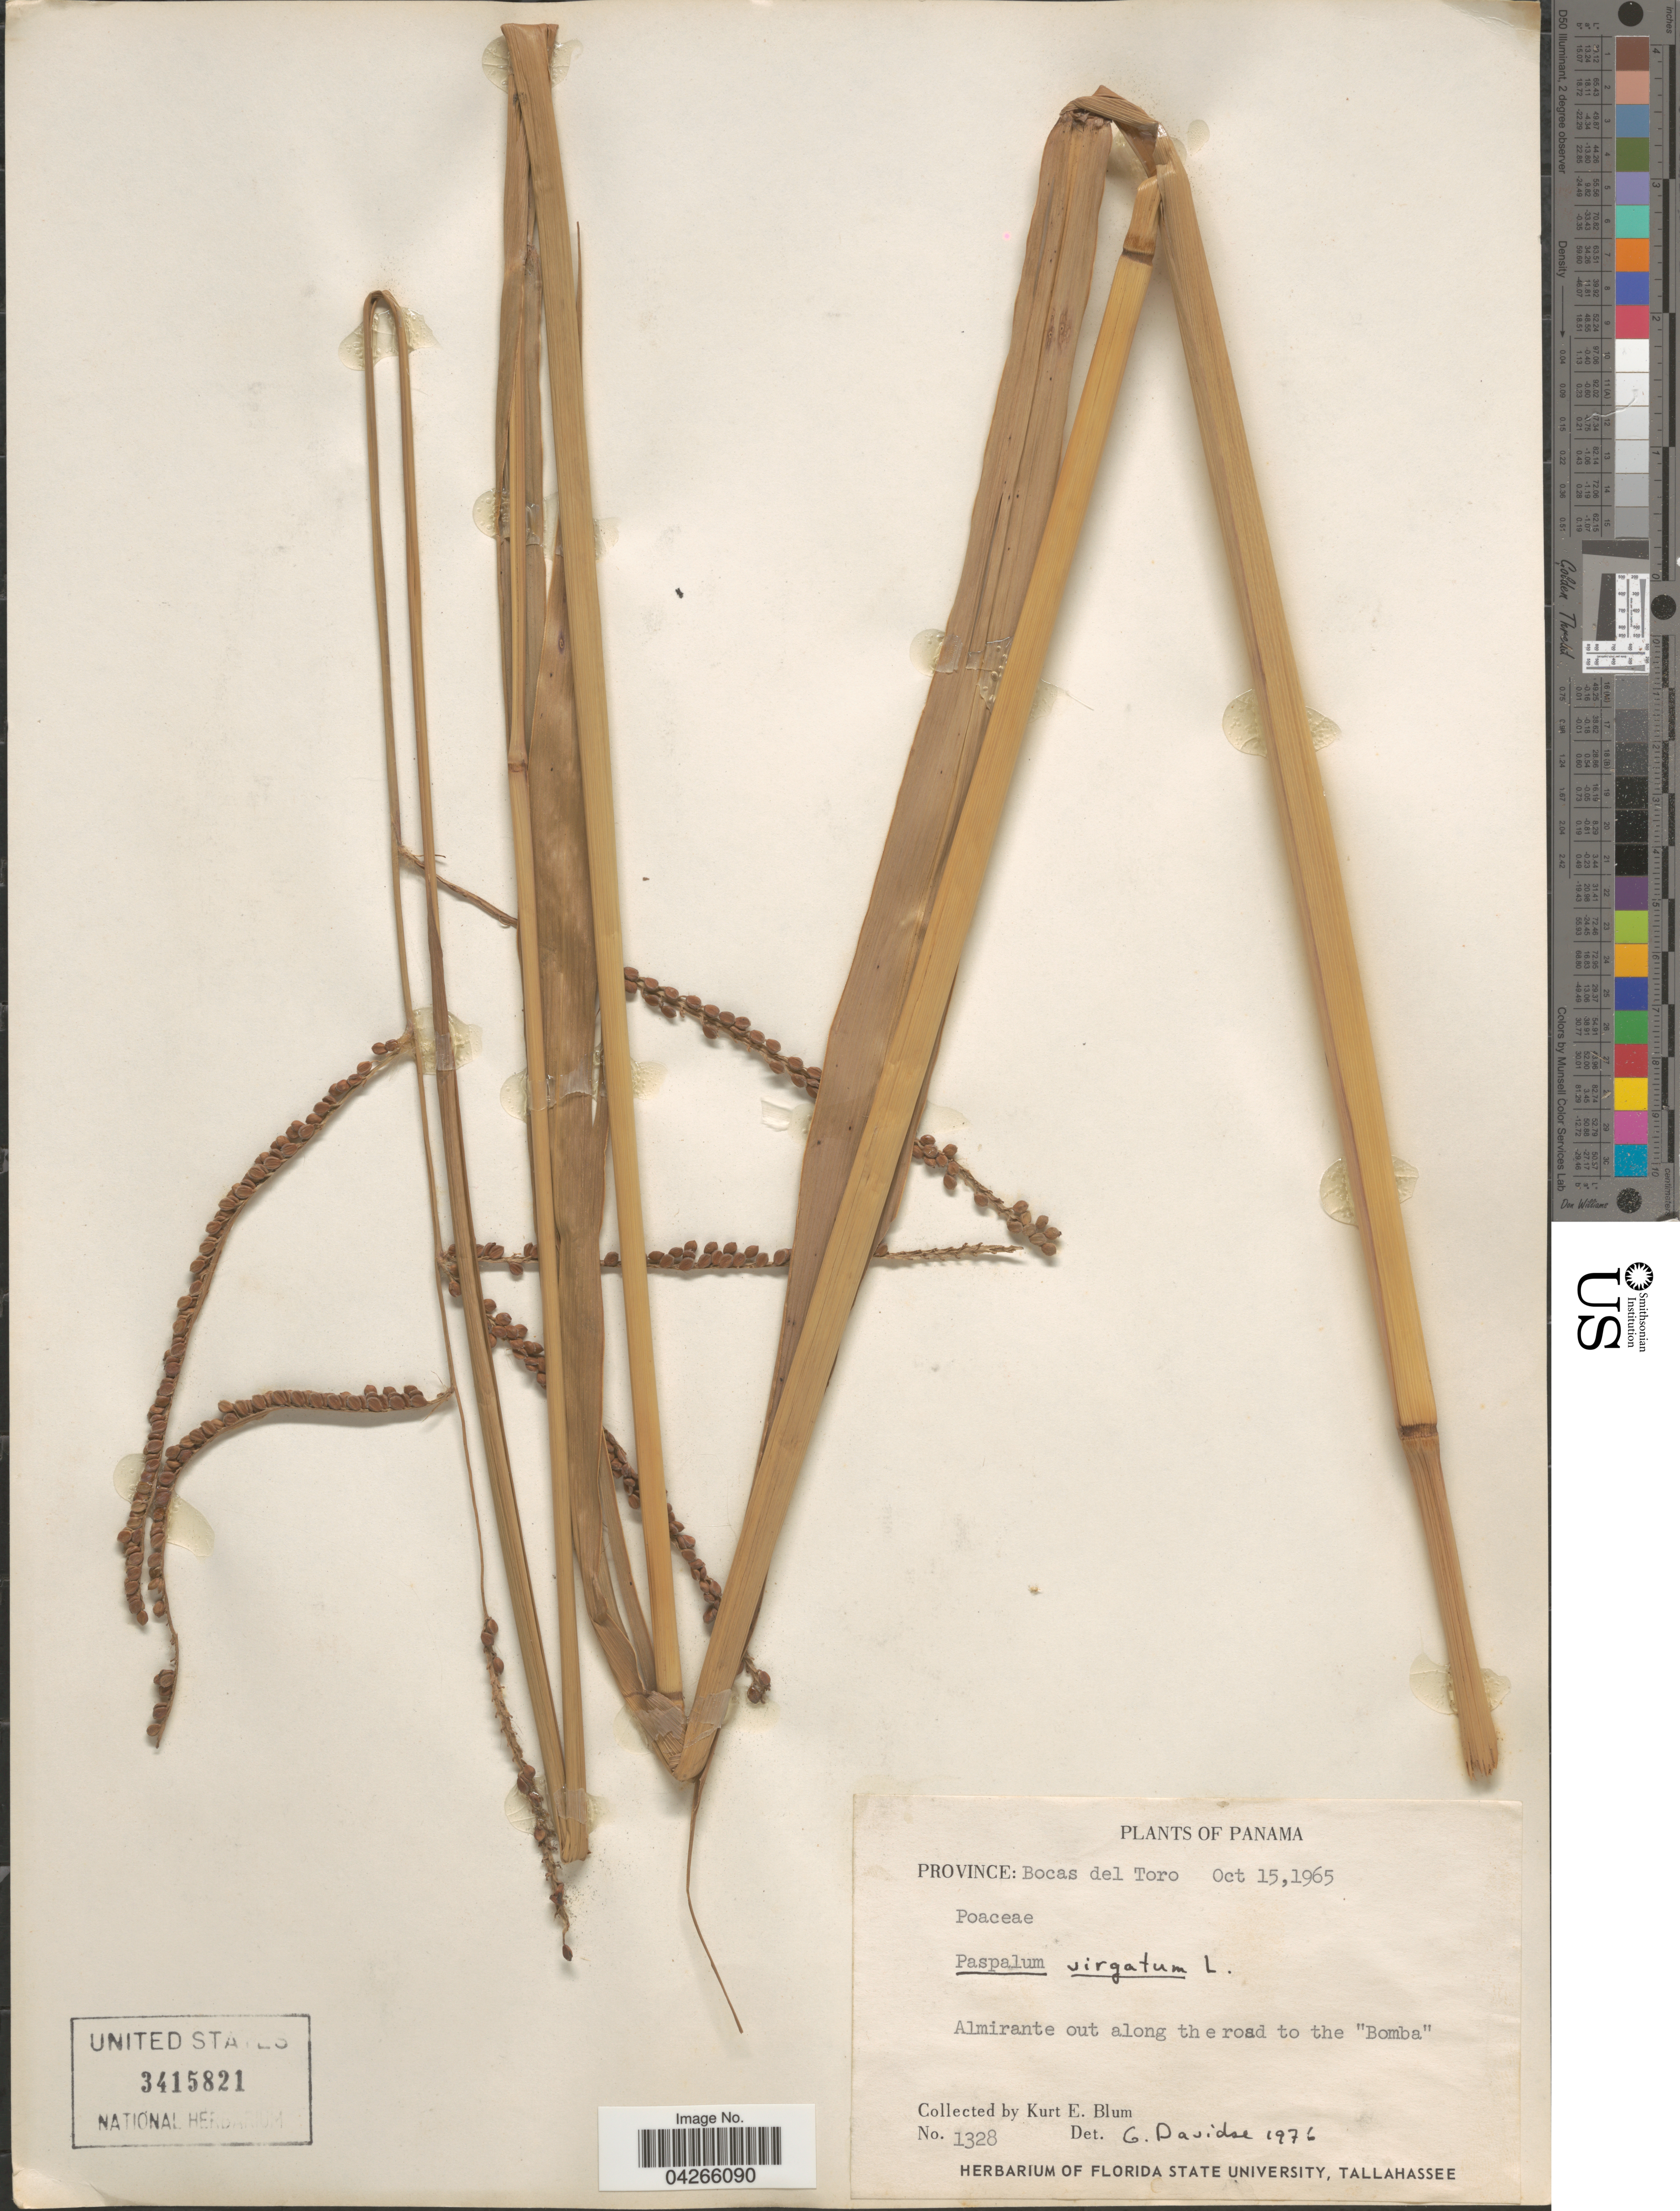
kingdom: Plantae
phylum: Tracheophyta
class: Liliopsida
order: Poales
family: Poaceae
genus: Paspalum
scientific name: Paspalum virgatum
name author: L.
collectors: K. E. Blum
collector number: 1328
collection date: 1965-10-15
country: Panama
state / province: Bocas del Toro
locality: Almirante out along the road to the "Bomba".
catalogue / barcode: US 3415821